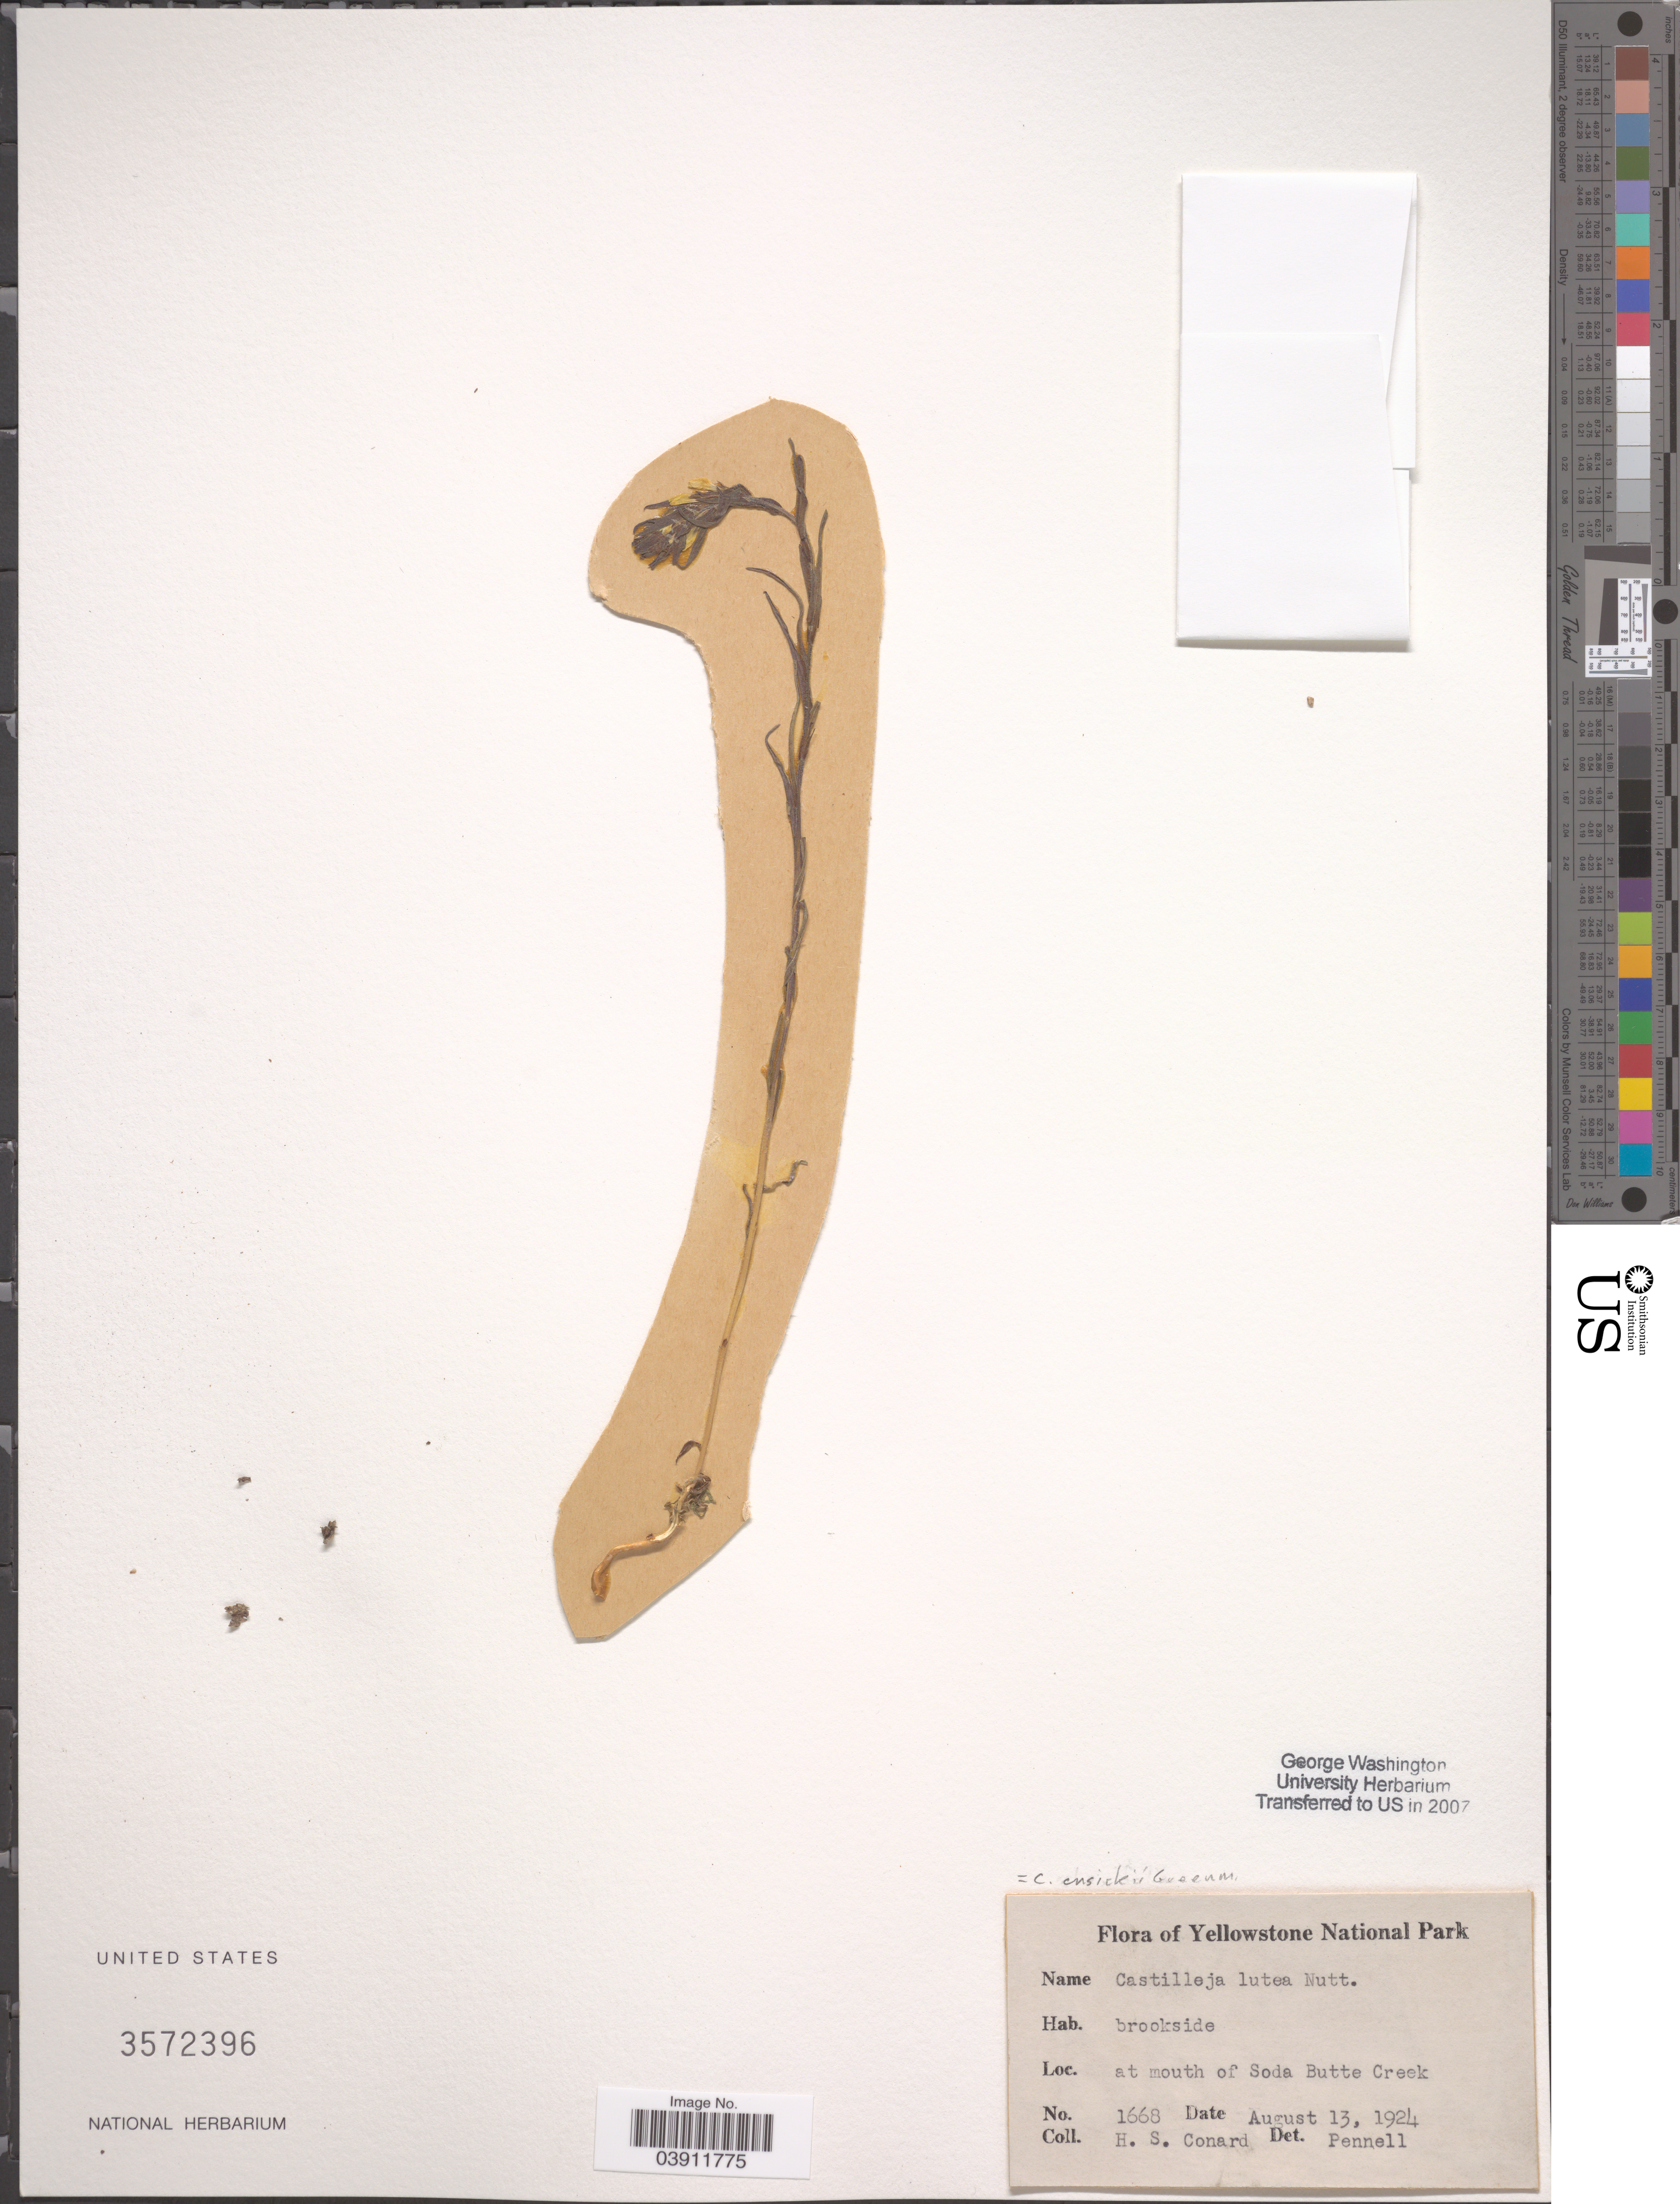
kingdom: Plantae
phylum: Tracheophyta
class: Magnoliopsida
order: Lamiales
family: Orobanchaceae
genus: Castilleja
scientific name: Castilleja cusickii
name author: Greenm.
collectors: H. S. Conard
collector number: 1668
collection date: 1924-08-13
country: United States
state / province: Wyoming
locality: Yellowstone National Park. At mouth of Soda Butte Creek.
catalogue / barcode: US 3572396